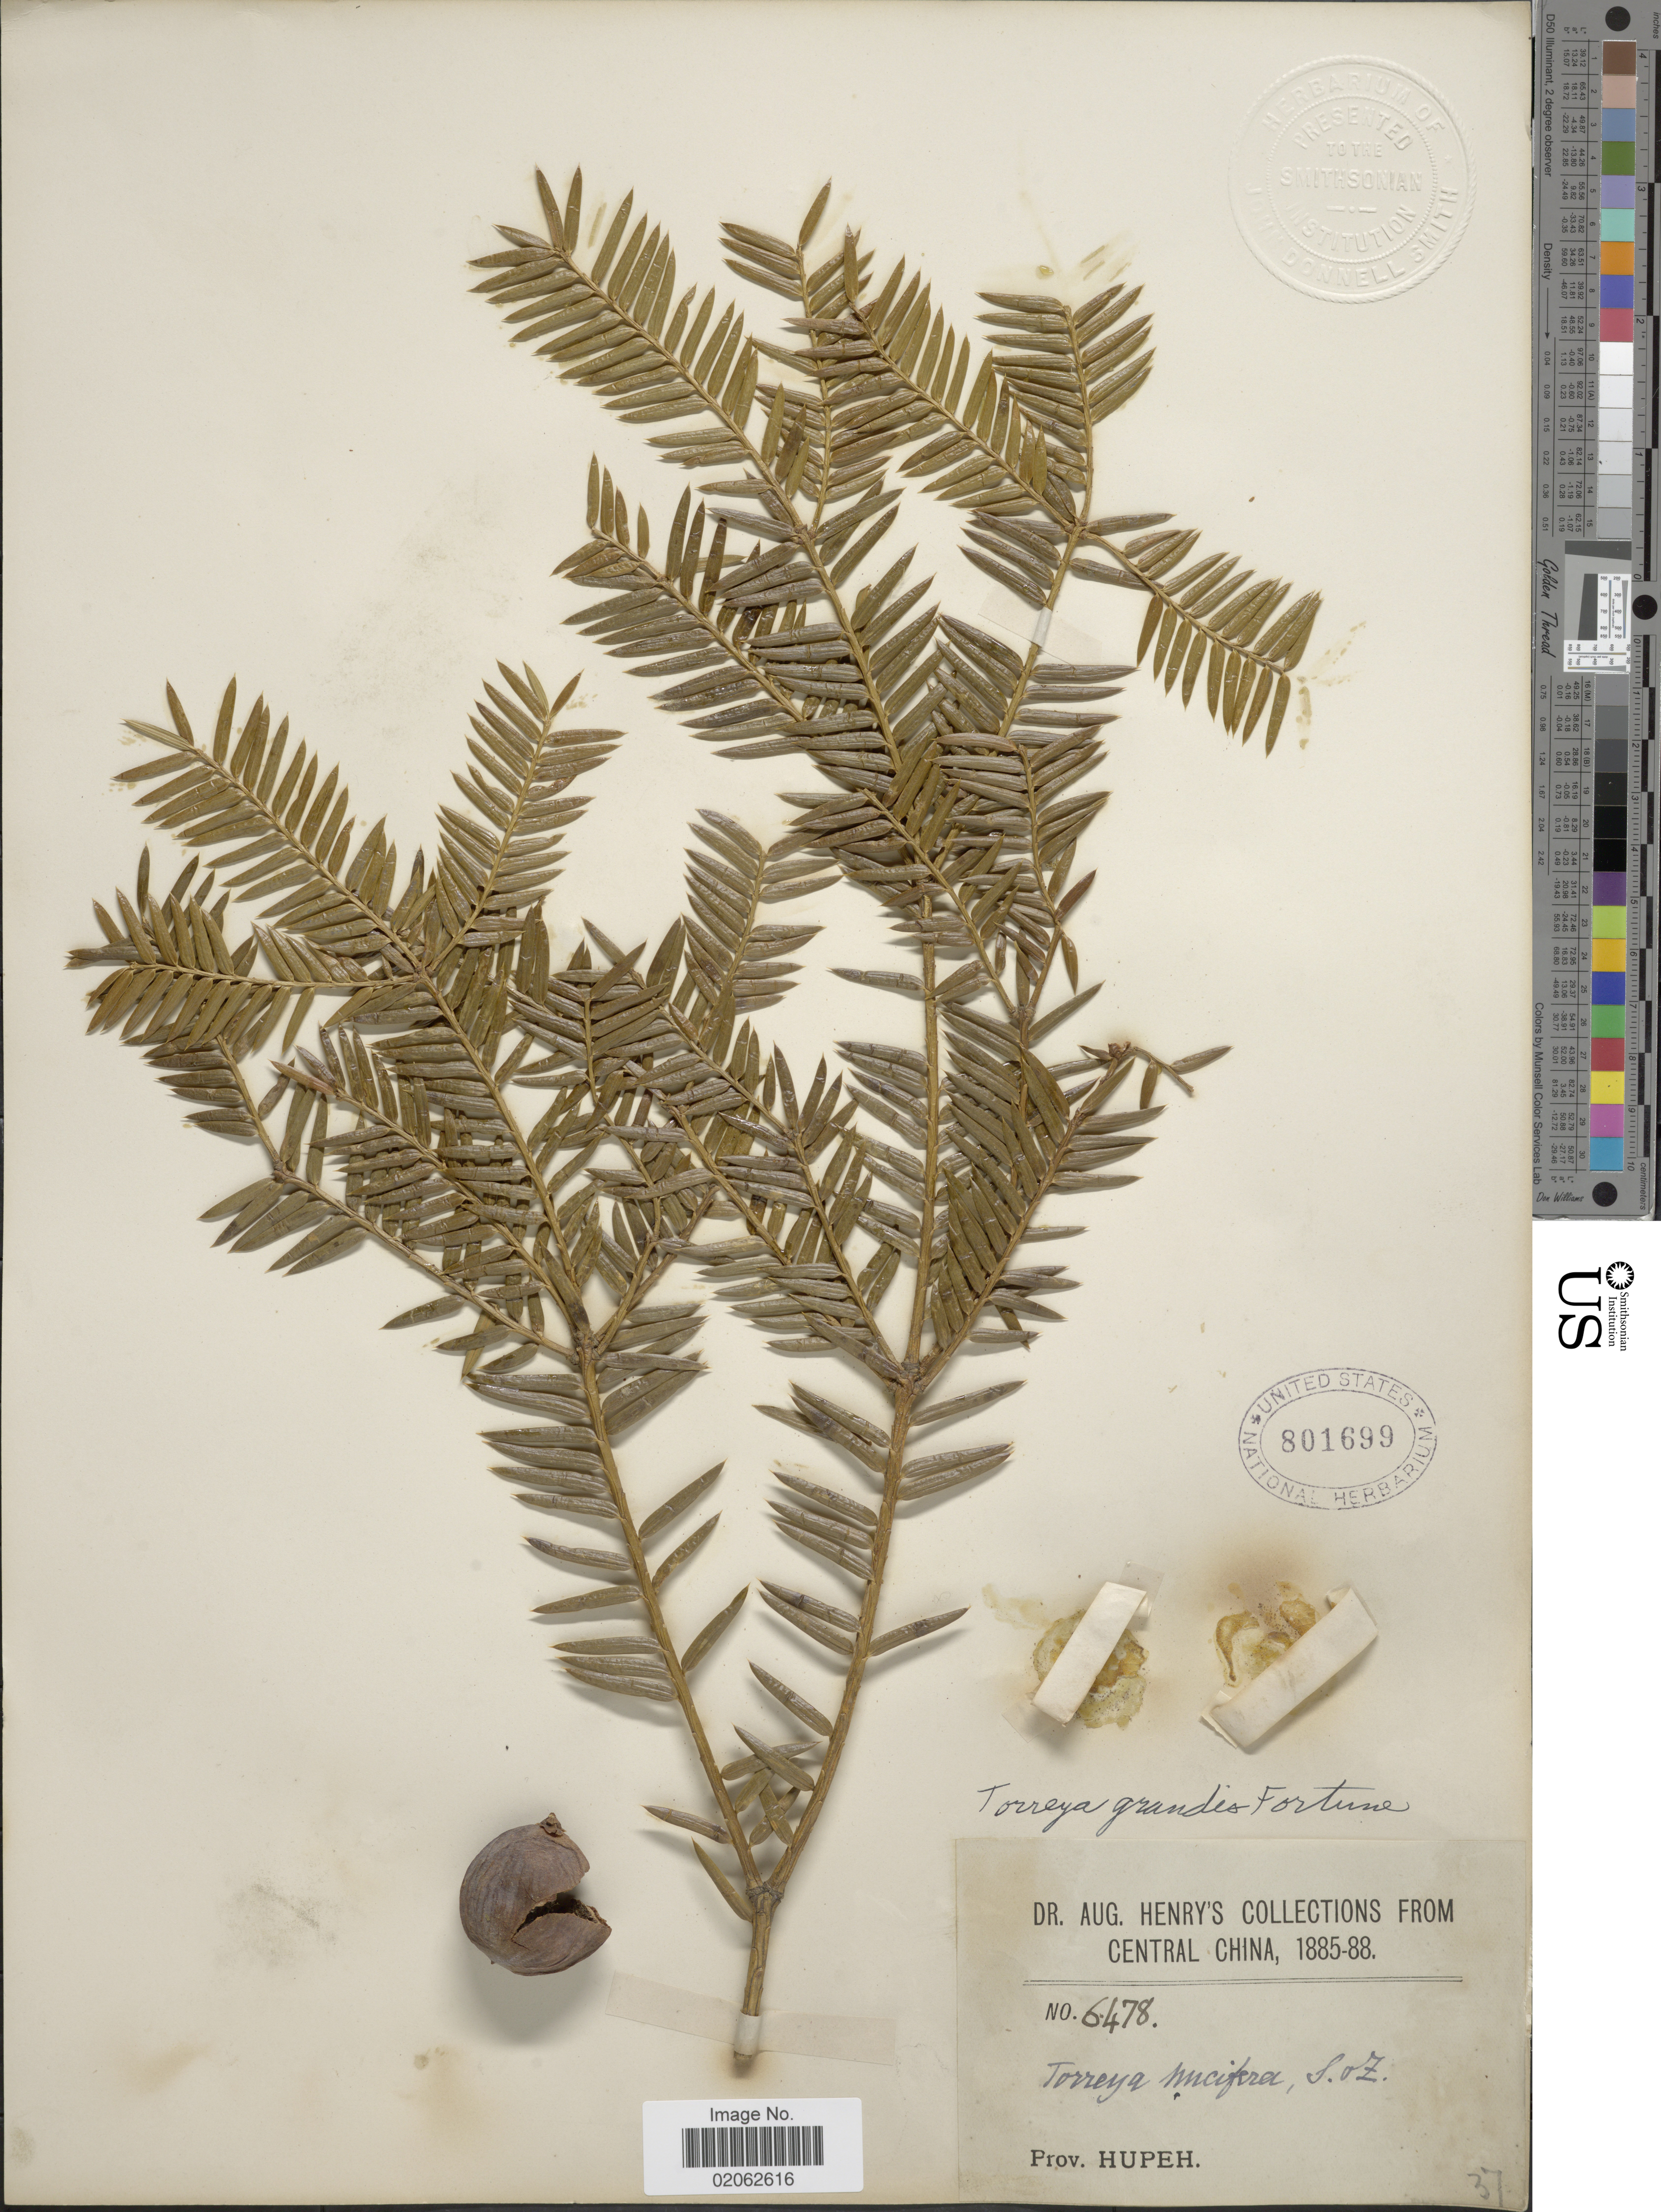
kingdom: Plantae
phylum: Tracheophyta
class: Pinopsida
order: Pinales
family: Taxaceae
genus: Torreya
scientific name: Torreya grandis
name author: Fortune ex Lindl.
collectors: A. Henry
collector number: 6478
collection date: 1885/1888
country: China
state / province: Hubei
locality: Central China, Prov. Hupeh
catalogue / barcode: US 801699